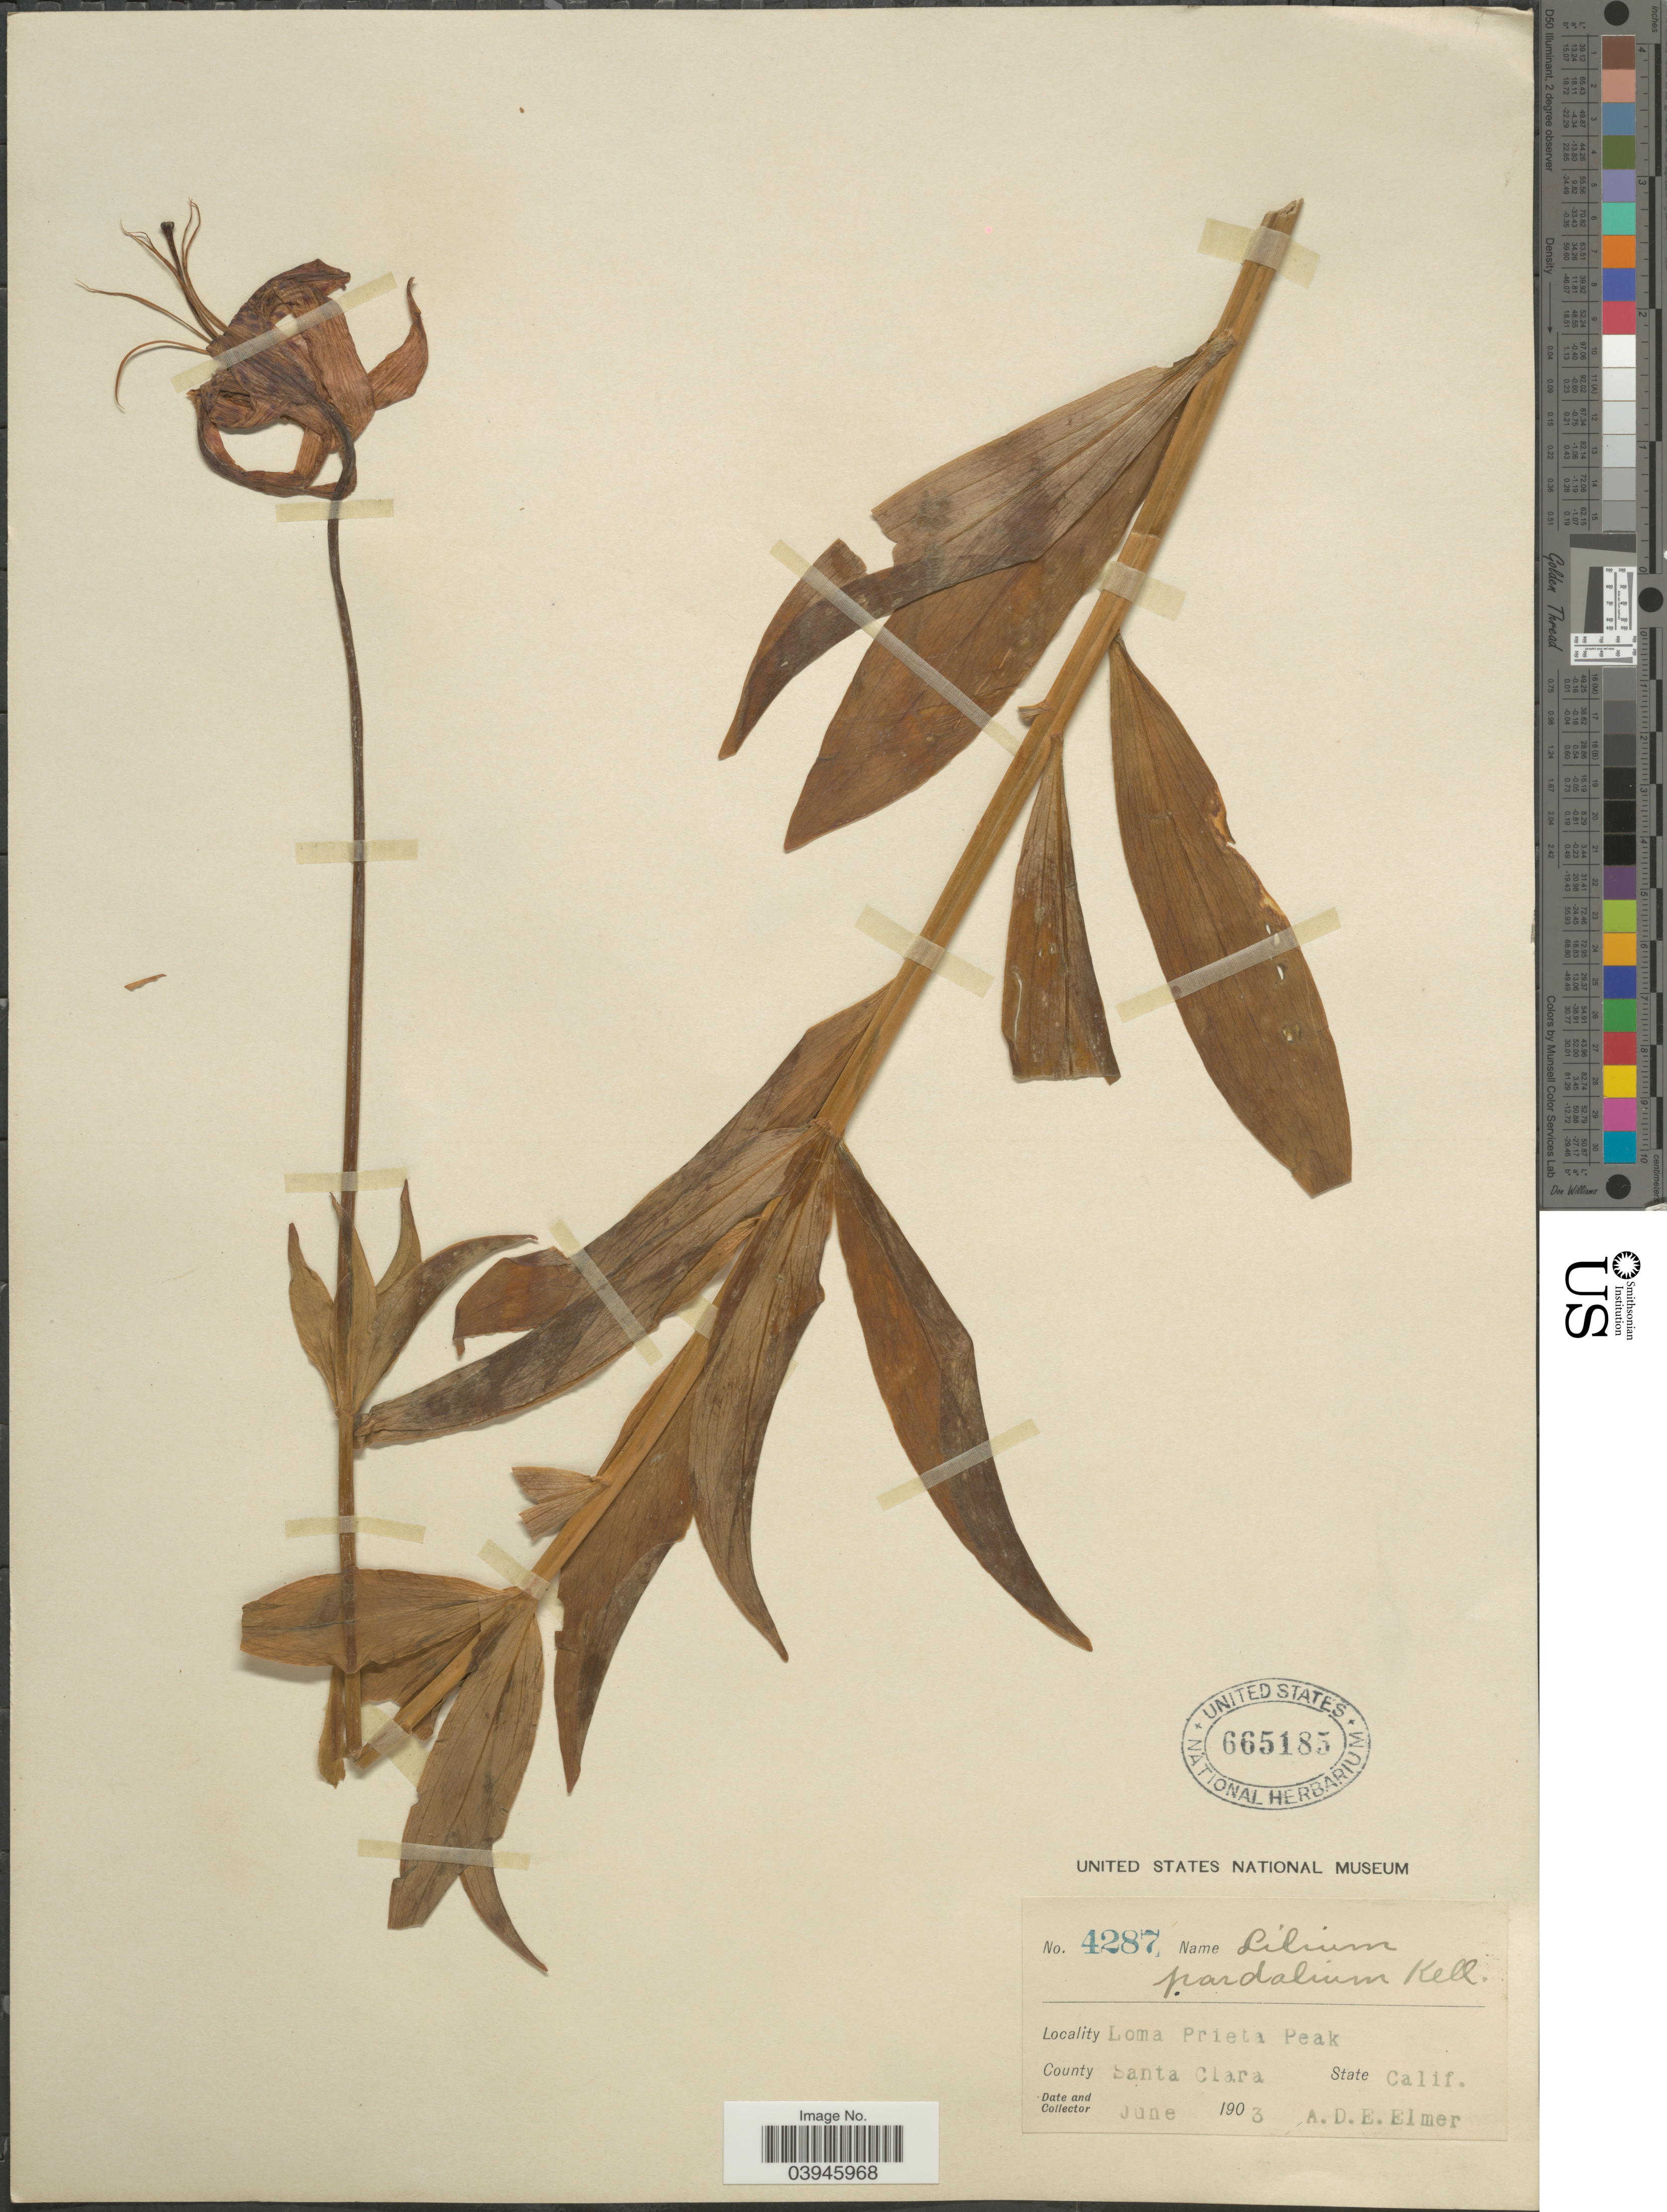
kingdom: Plantae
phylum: Tracheophyta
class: Liliopsida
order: Liliales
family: Liliaceae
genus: Lilium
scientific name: Lilium pardalinum subsp. pardalinum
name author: Kellogg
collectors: A. D. E. Elmer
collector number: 4287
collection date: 1903-06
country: United States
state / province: California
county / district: Santa Clara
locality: Loma Prieta Peak, County Santa Clara.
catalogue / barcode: US 665185